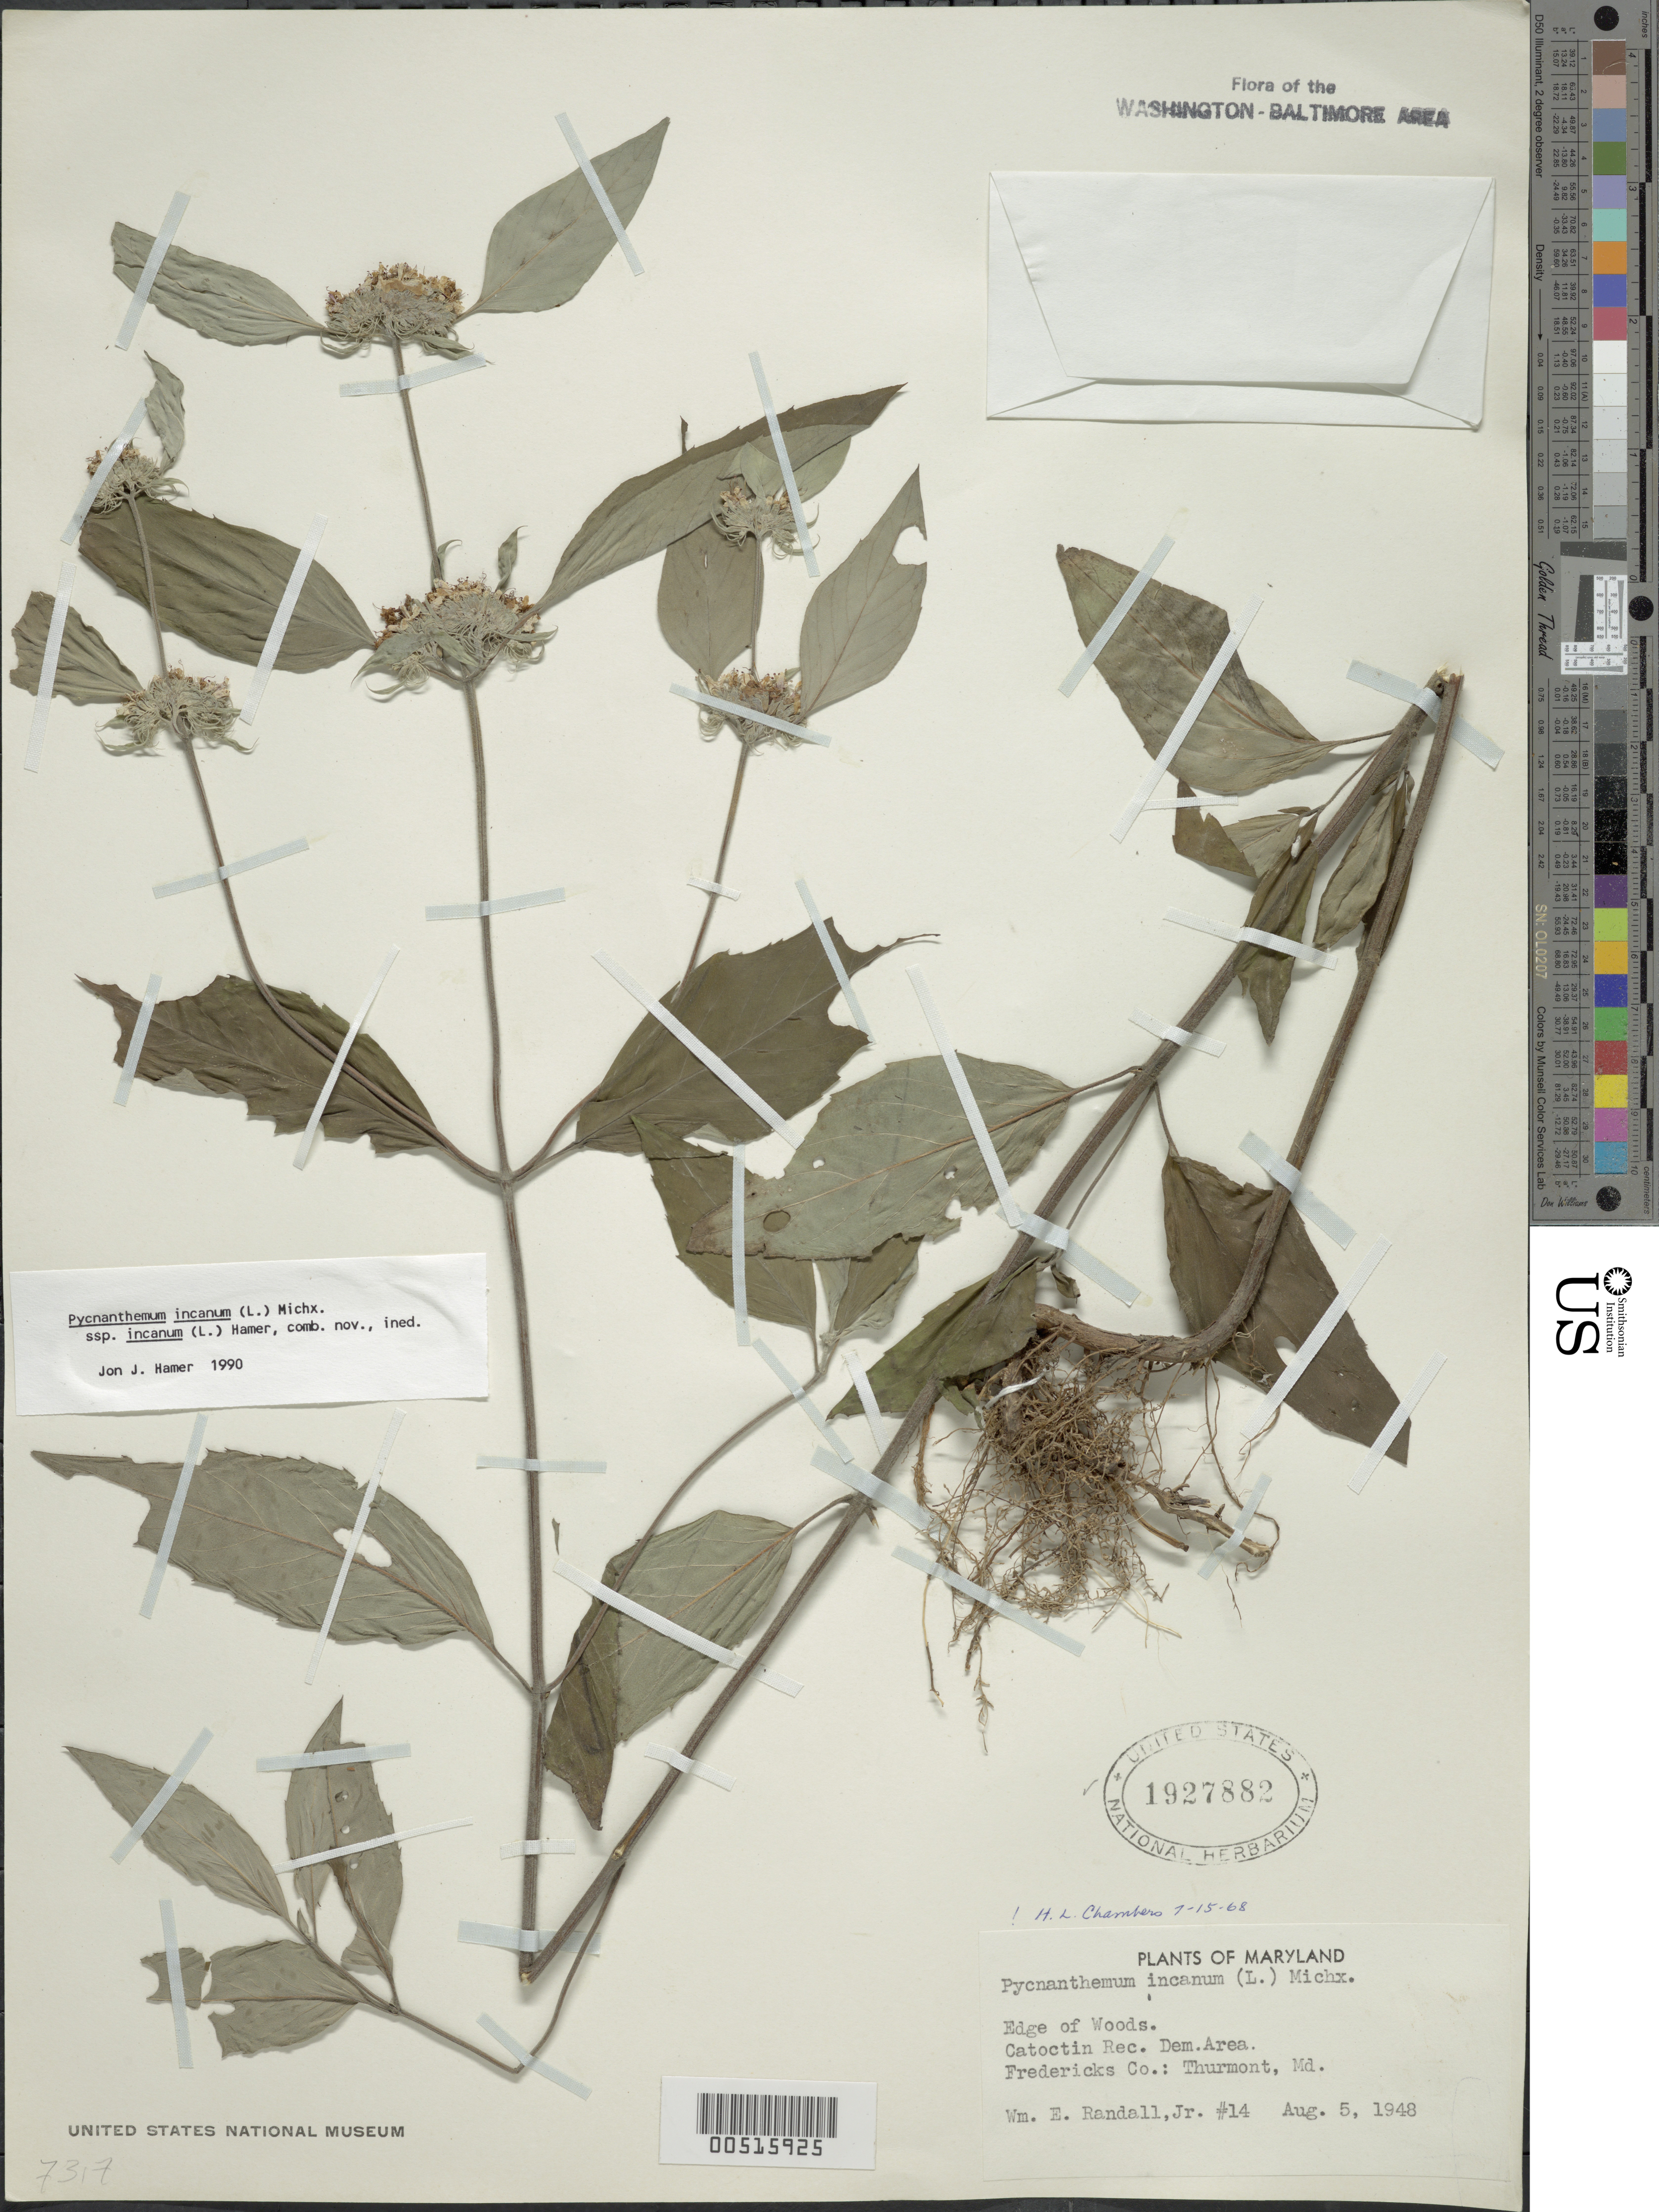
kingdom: Plantae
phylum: Tracheophyta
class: Magnoliopsida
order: Lamiales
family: Lamiaceae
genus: Pycnanthemum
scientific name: Pycnanthemum incanum subsp. incanum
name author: (L.) Michx.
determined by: Hamer, J. J.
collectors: W. Randall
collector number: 14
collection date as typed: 05 Aug 1948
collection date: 1948-08-05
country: United States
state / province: Maryland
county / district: Frederick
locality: Catoctin Rec. Dem. area, Thurmont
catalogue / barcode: US 1927882